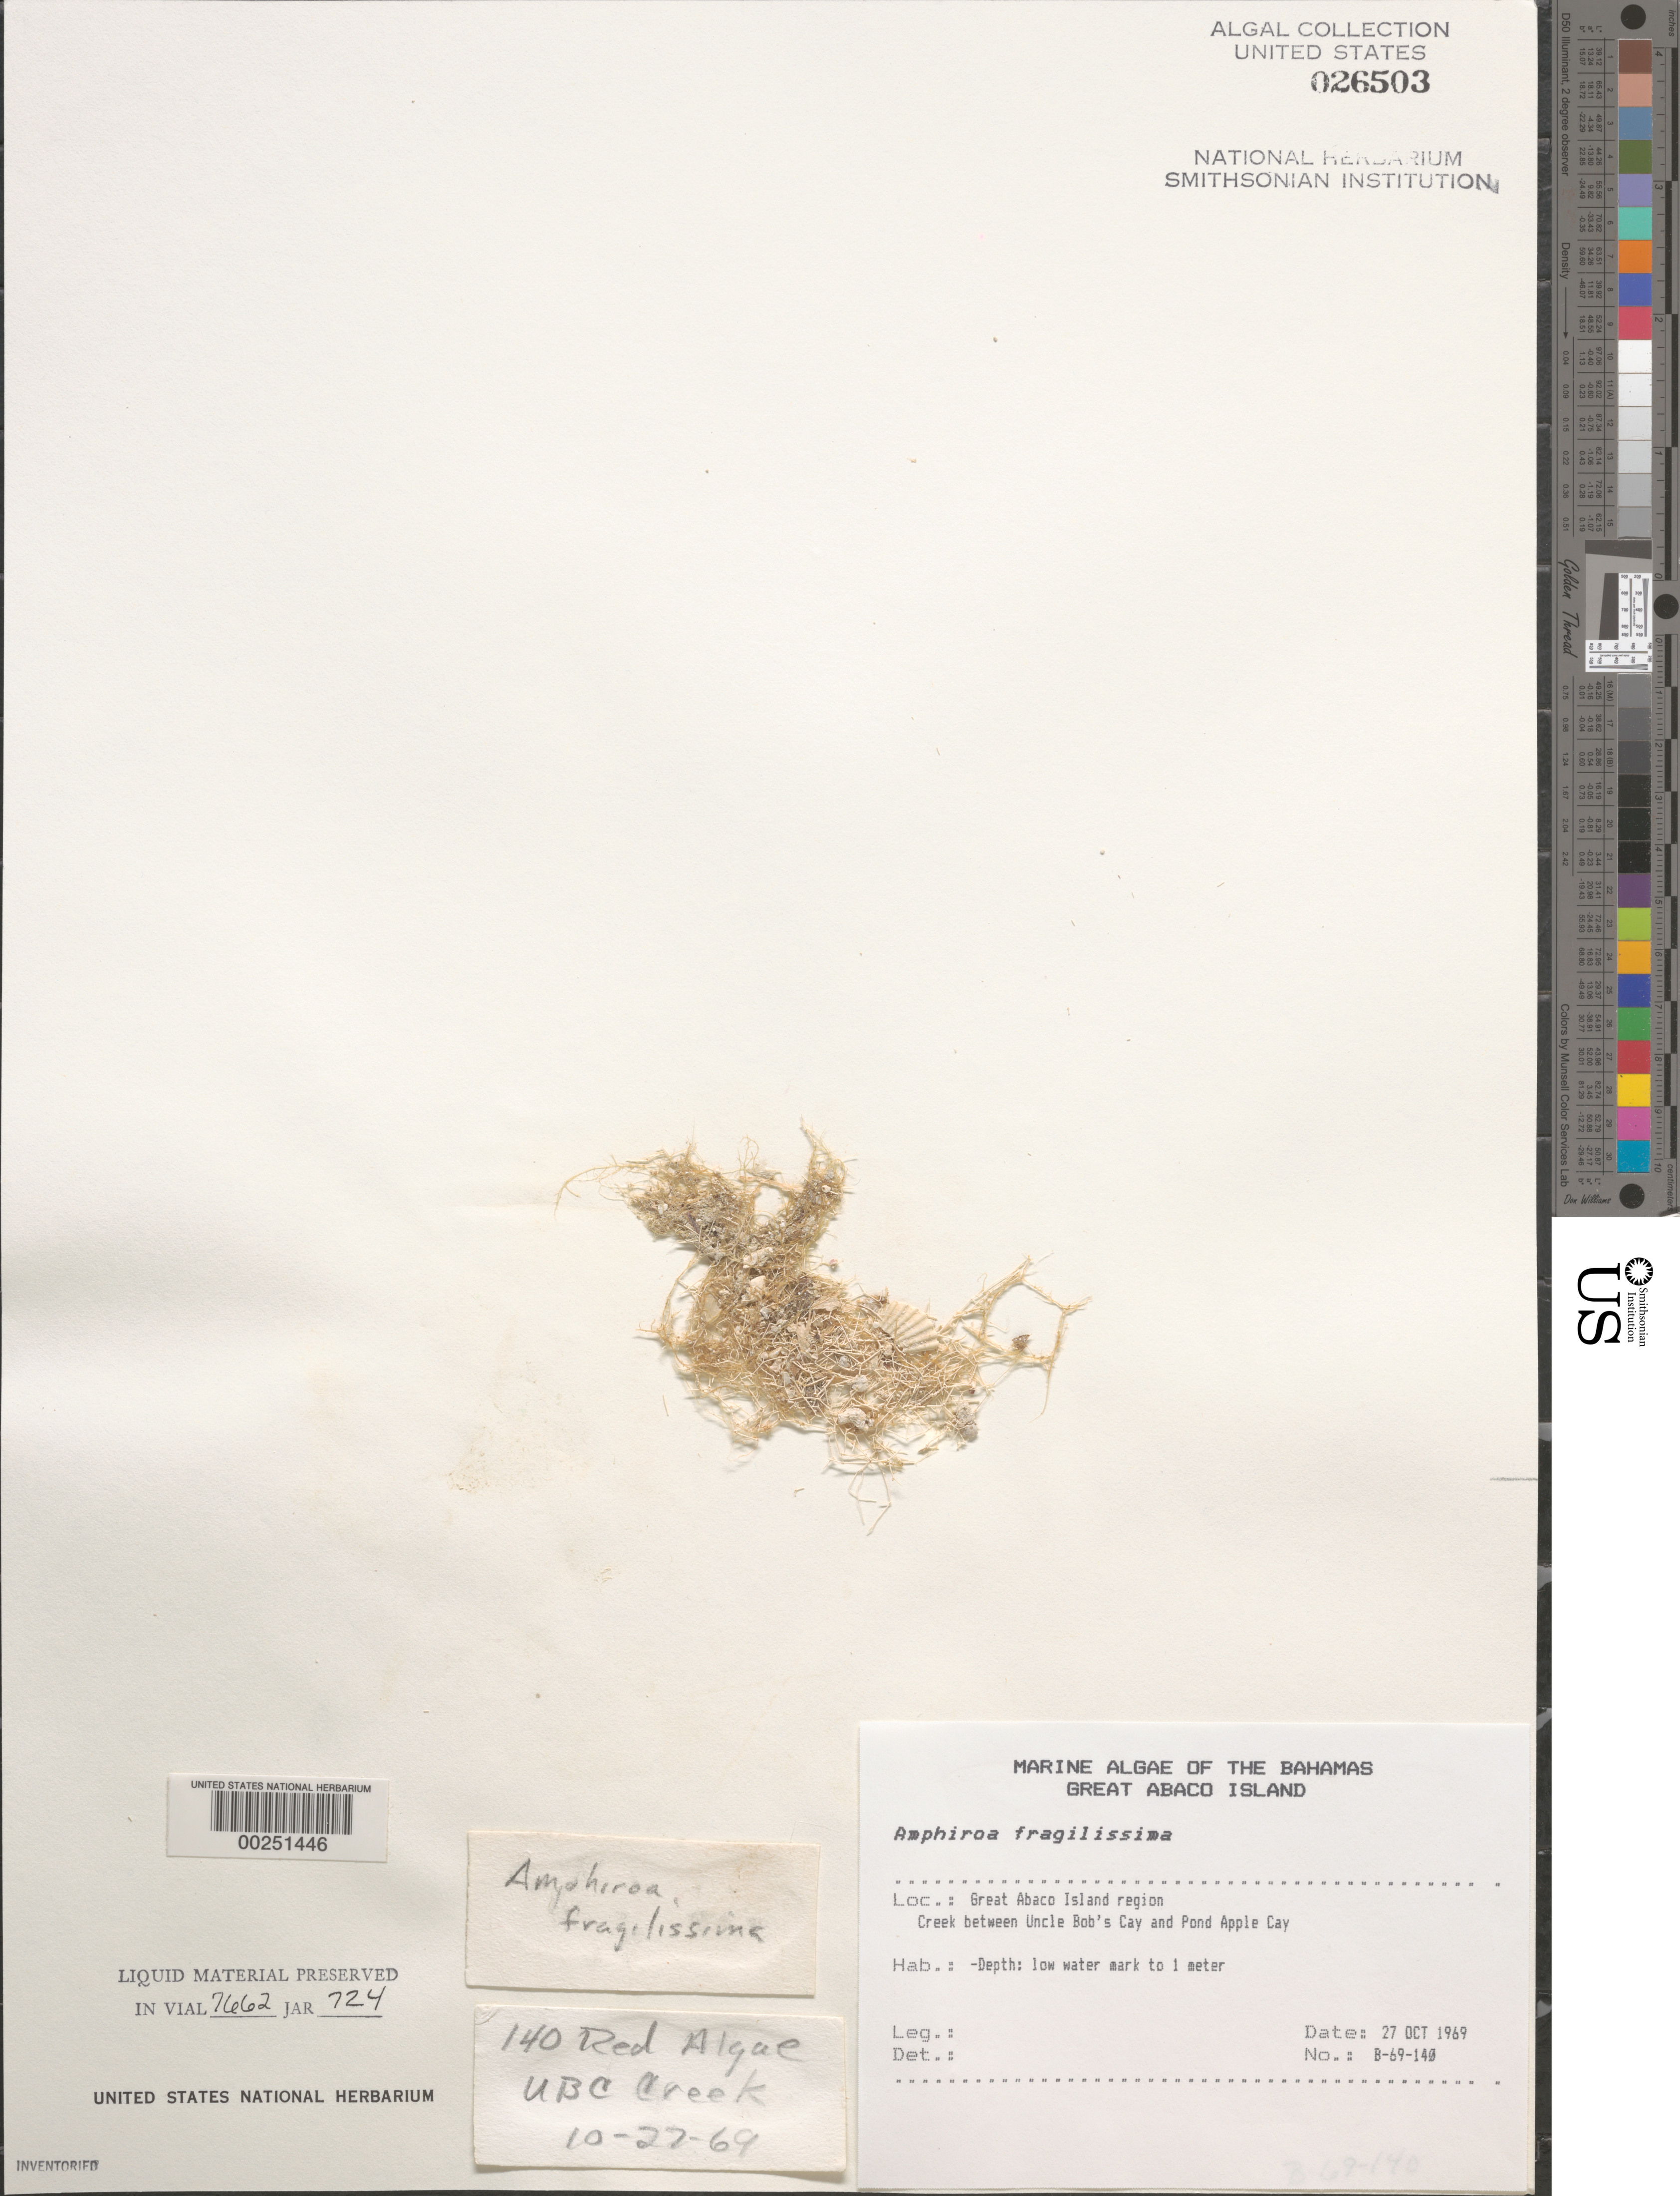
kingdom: Plantae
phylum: Rhodophyta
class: Florideophyceae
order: Corallinales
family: Lithophyllaceae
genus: Amphiroa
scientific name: Amphiroa fragilissima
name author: (L.) J.V.Lamouroux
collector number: B-69-140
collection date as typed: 27 Oct 1969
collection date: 1969-10-27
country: Bahamas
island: Great Abaco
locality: Between Uncle Bob's Cay and Pond Apple Cay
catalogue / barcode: US 26503